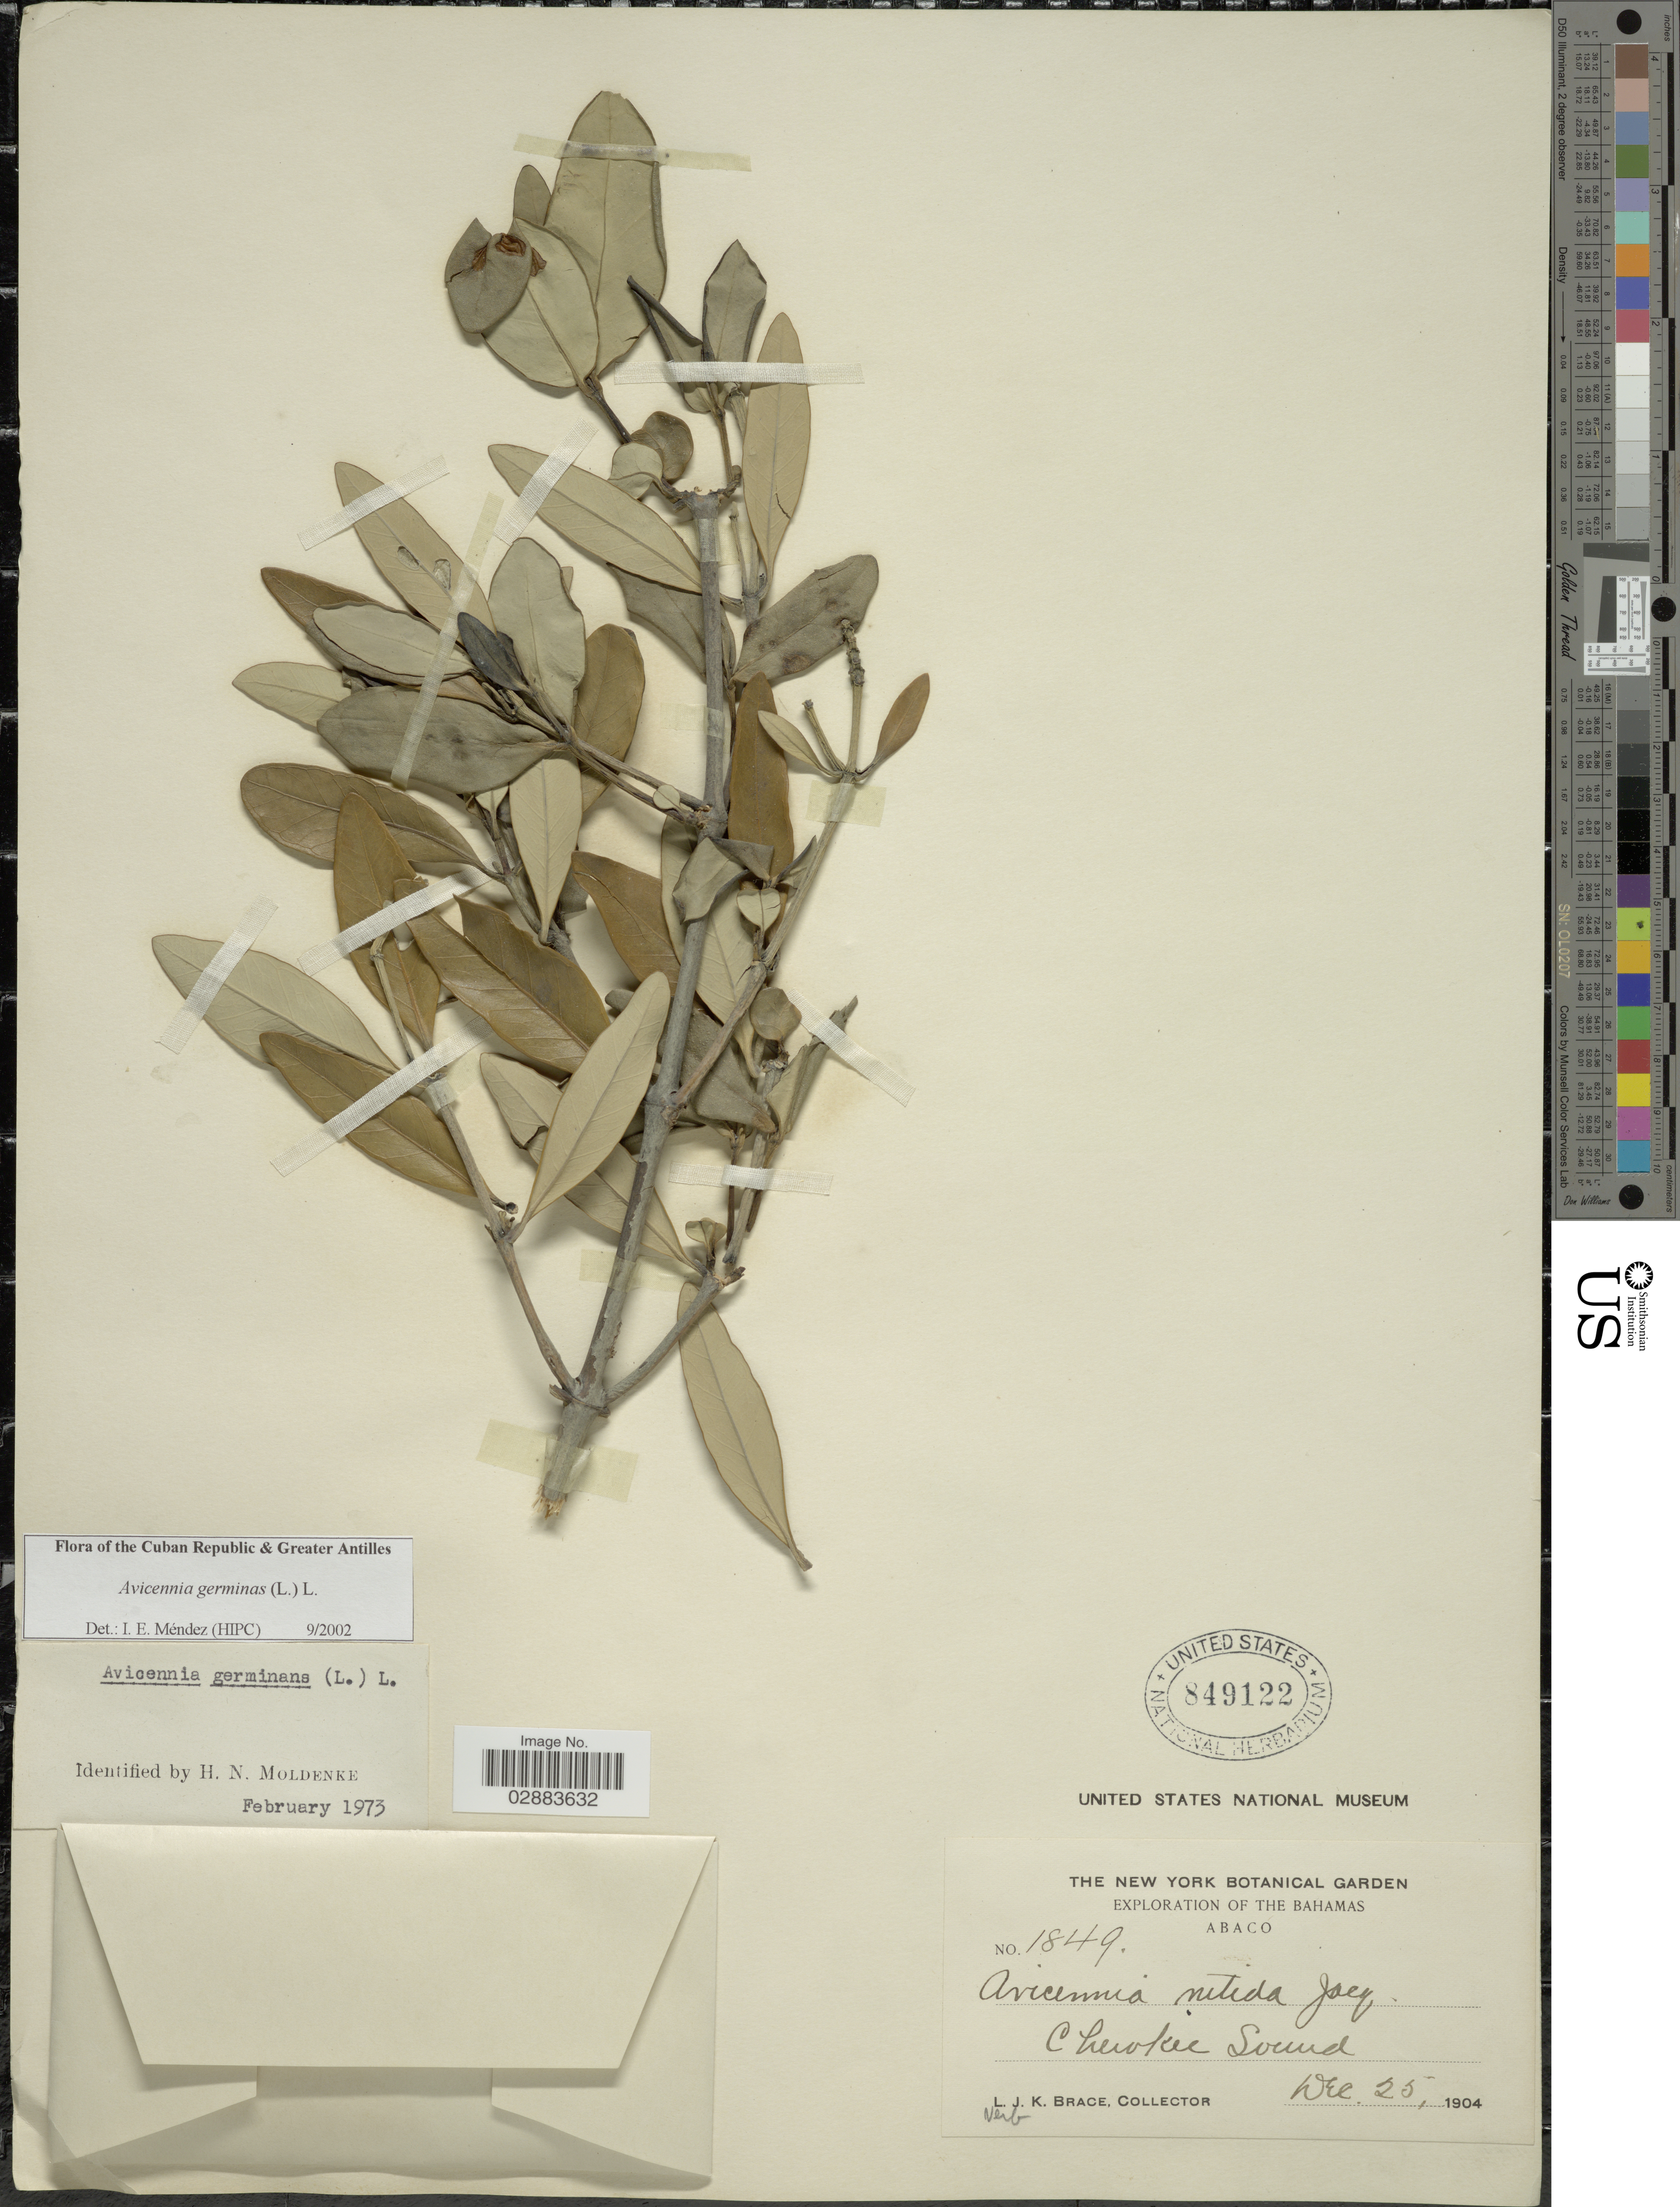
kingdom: Plantae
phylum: Tracheophyta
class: Magnoliopsida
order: Lamiales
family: Acanthaceae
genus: Avicennia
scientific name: Avicennia germinans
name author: (L.) L.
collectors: L. J. K. Brace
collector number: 1849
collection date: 1904-12-25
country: Bahamas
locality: Abaco. Cherokee Sound.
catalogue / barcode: US 849122